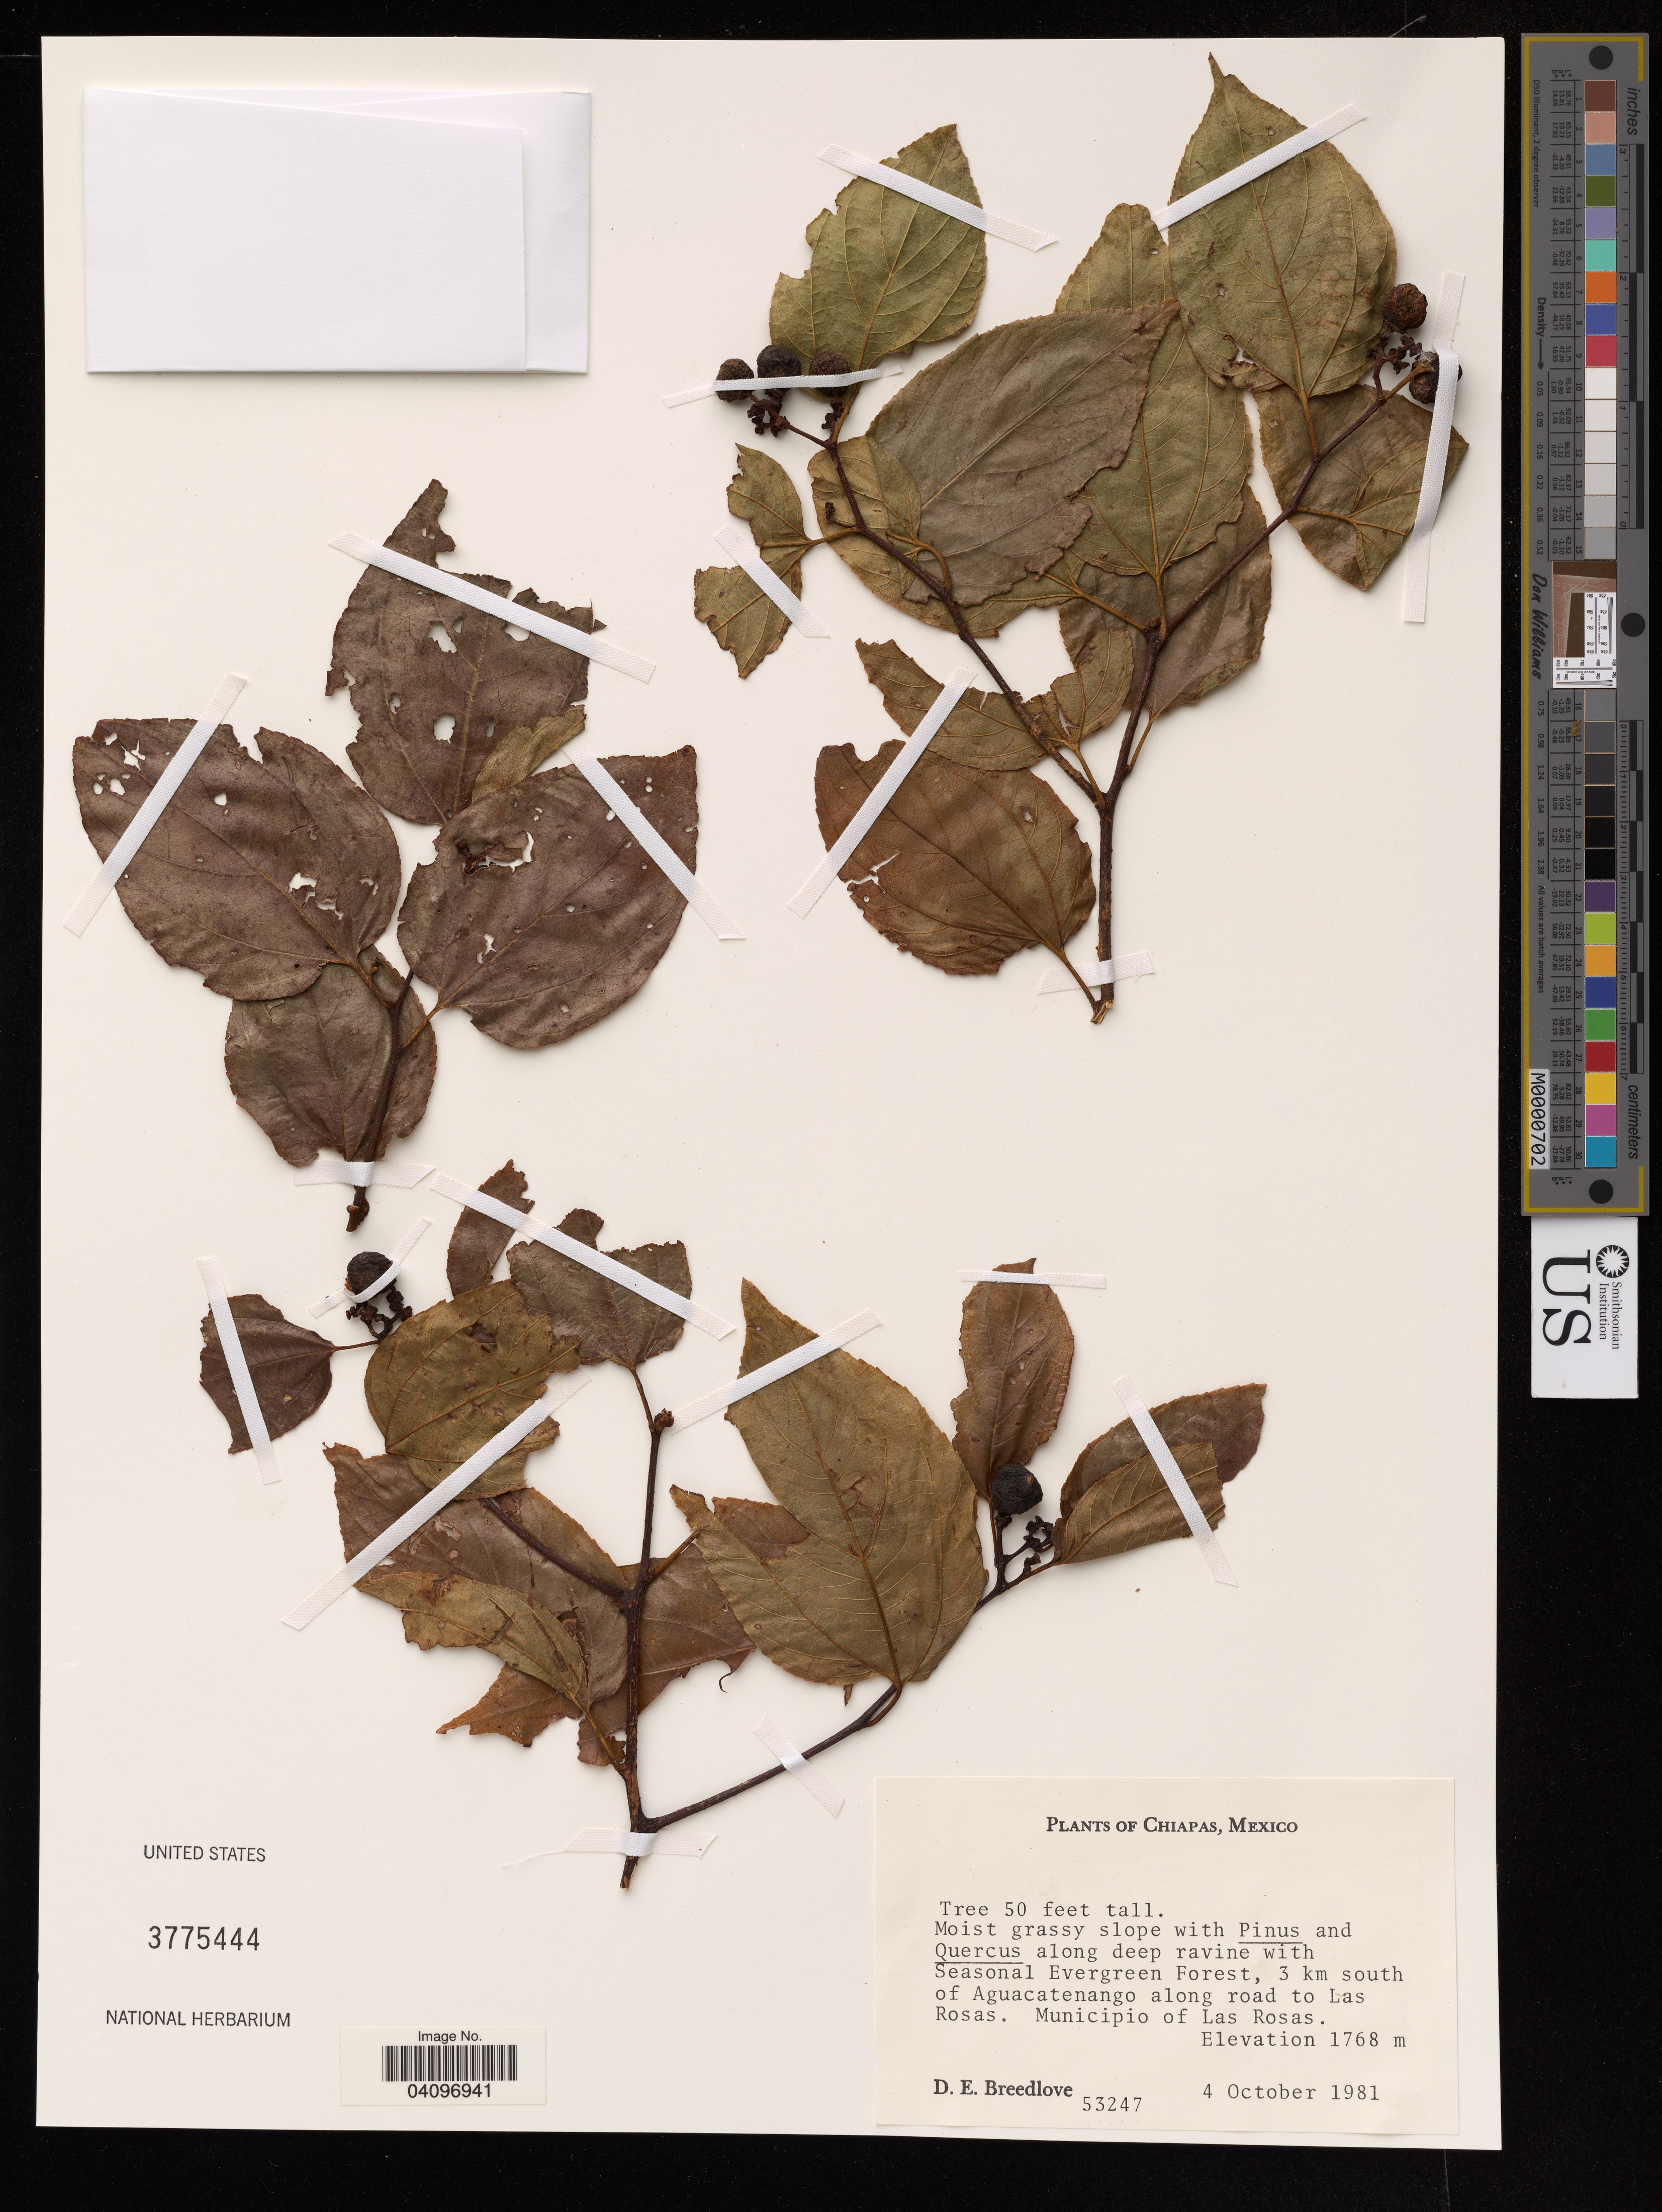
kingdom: Plantae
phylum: Tracheophyta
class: Magnoliopsida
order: Gentianales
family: Rubiaceae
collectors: D. E. Breedlove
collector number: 53247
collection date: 1981-10-04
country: Mexico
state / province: Chiapas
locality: Seasonal Evergreen Forest, 3 km south of Aguacatenango along road to Las Rosas, Municipio of Las Rosas.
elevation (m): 1768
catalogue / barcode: US 3775444